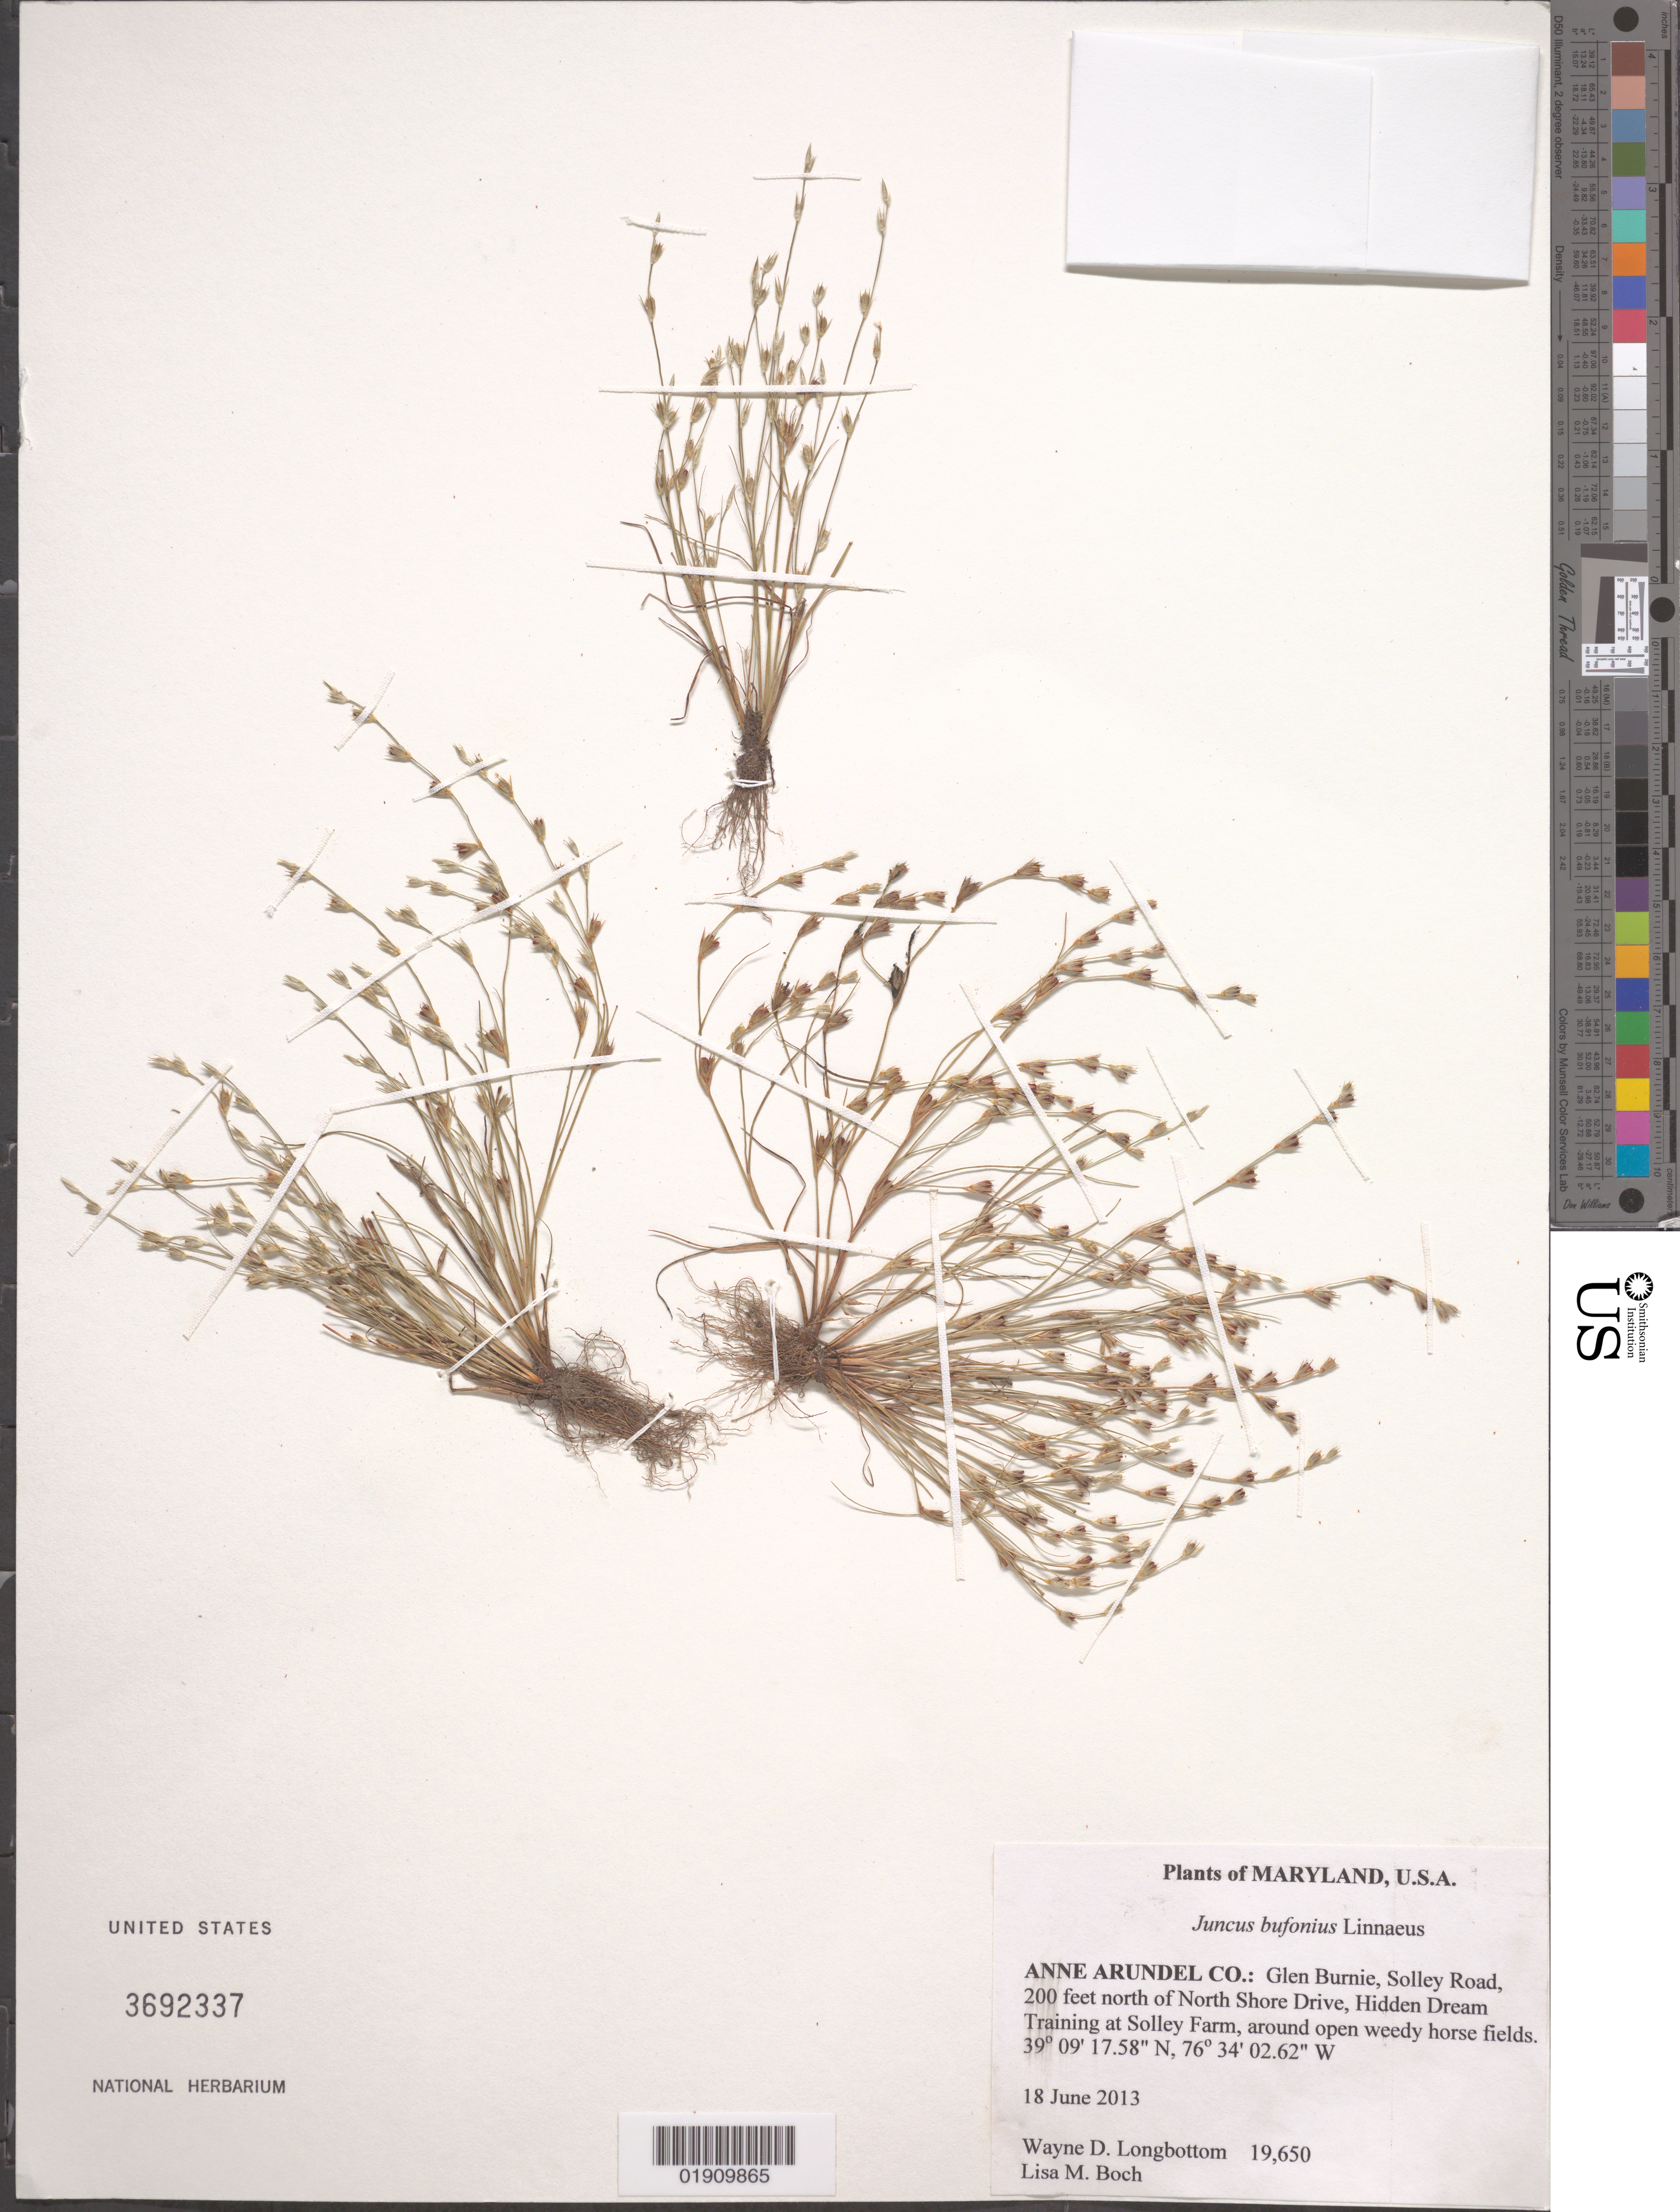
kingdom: Plantae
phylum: Tracheophyta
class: Liliopsida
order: Poales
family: Juncaceae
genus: Juncus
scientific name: Juncus bufonius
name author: L.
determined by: Boch, Lisa M.; Longbottom, W. D.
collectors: W. D. Longbottom & L.M. Boch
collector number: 19,650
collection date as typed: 18 June 2013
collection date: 2013-06-18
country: United States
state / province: Maryland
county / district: Anne Arundel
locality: Anne Arundel Co.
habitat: around open weedy horse fields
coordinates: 39°09'17.58" N, 76°34'02.62" W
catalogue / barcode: US 3692337